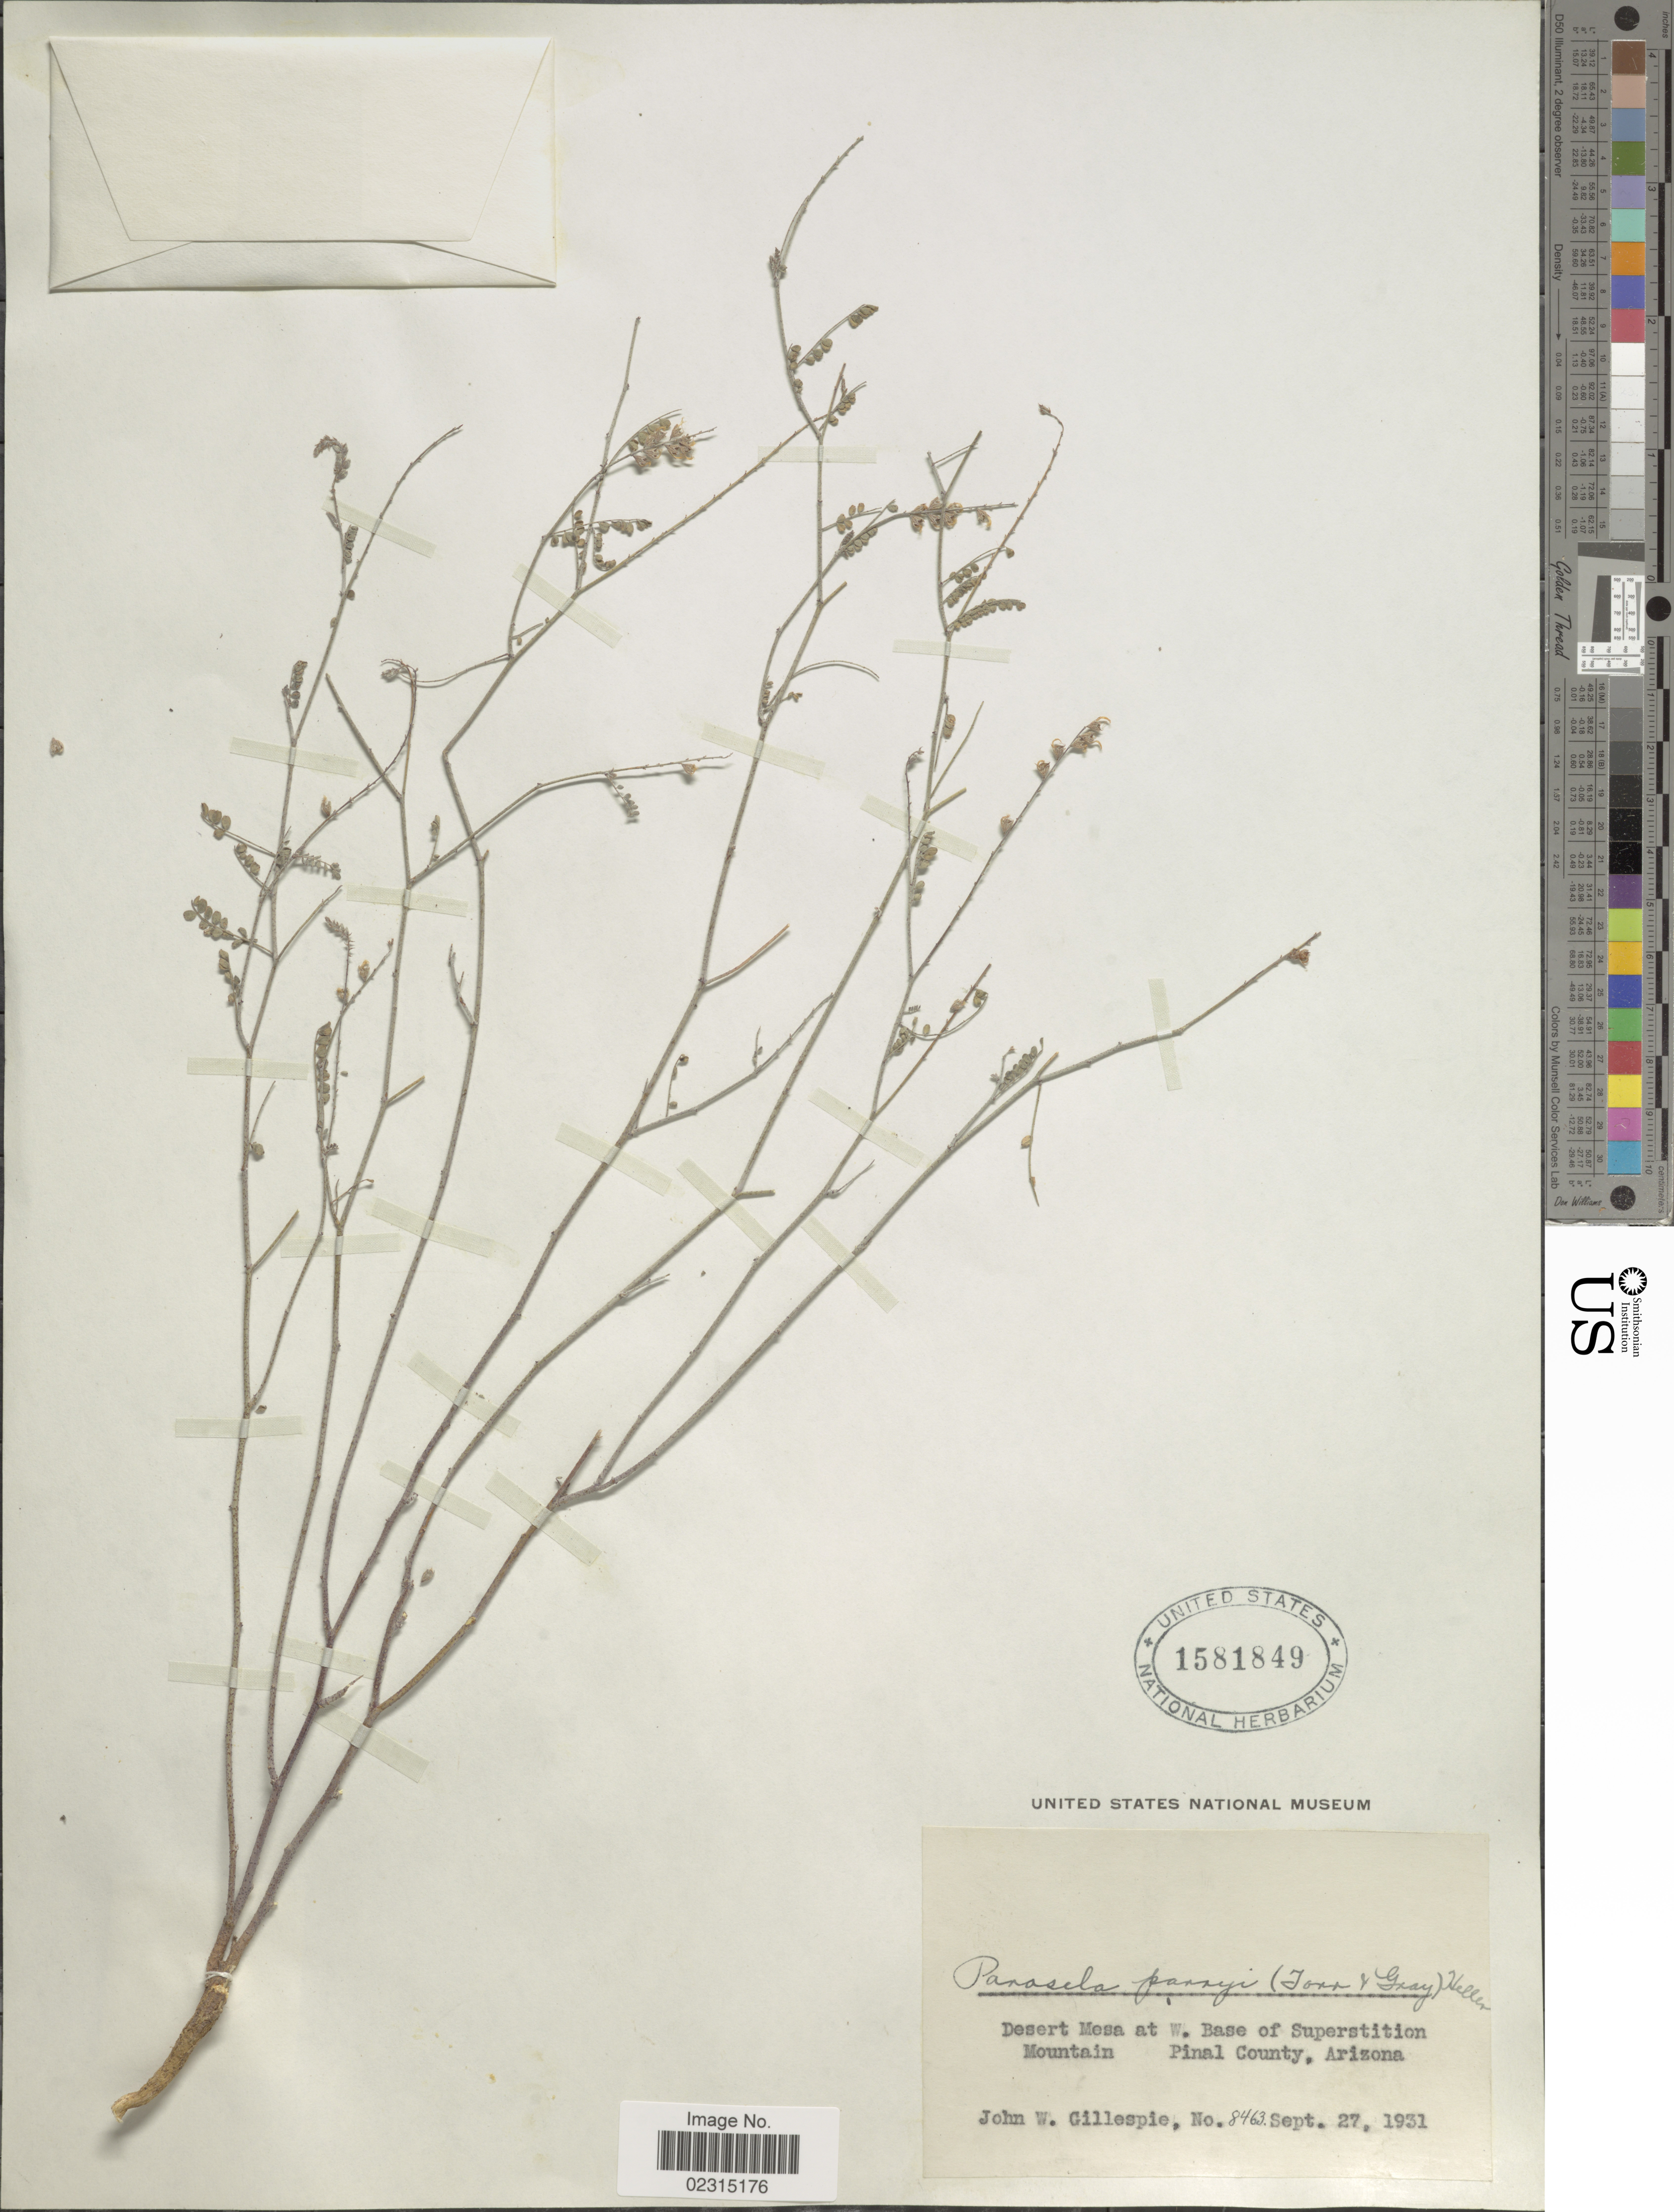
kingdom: Plantae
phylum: Tracheophyta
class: Magnoliopsida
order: Fabales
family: Fabaceae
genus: Marina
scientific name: Marina parryi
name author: (Torr. & A. Gray) Barneby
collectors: J. W. Gillespie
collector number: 8463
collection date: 1931-09-27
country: United States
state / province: Arizona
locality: Desert Mesa at W. Base of Superstition Mountain, Pinal County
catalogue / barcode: US 1581849